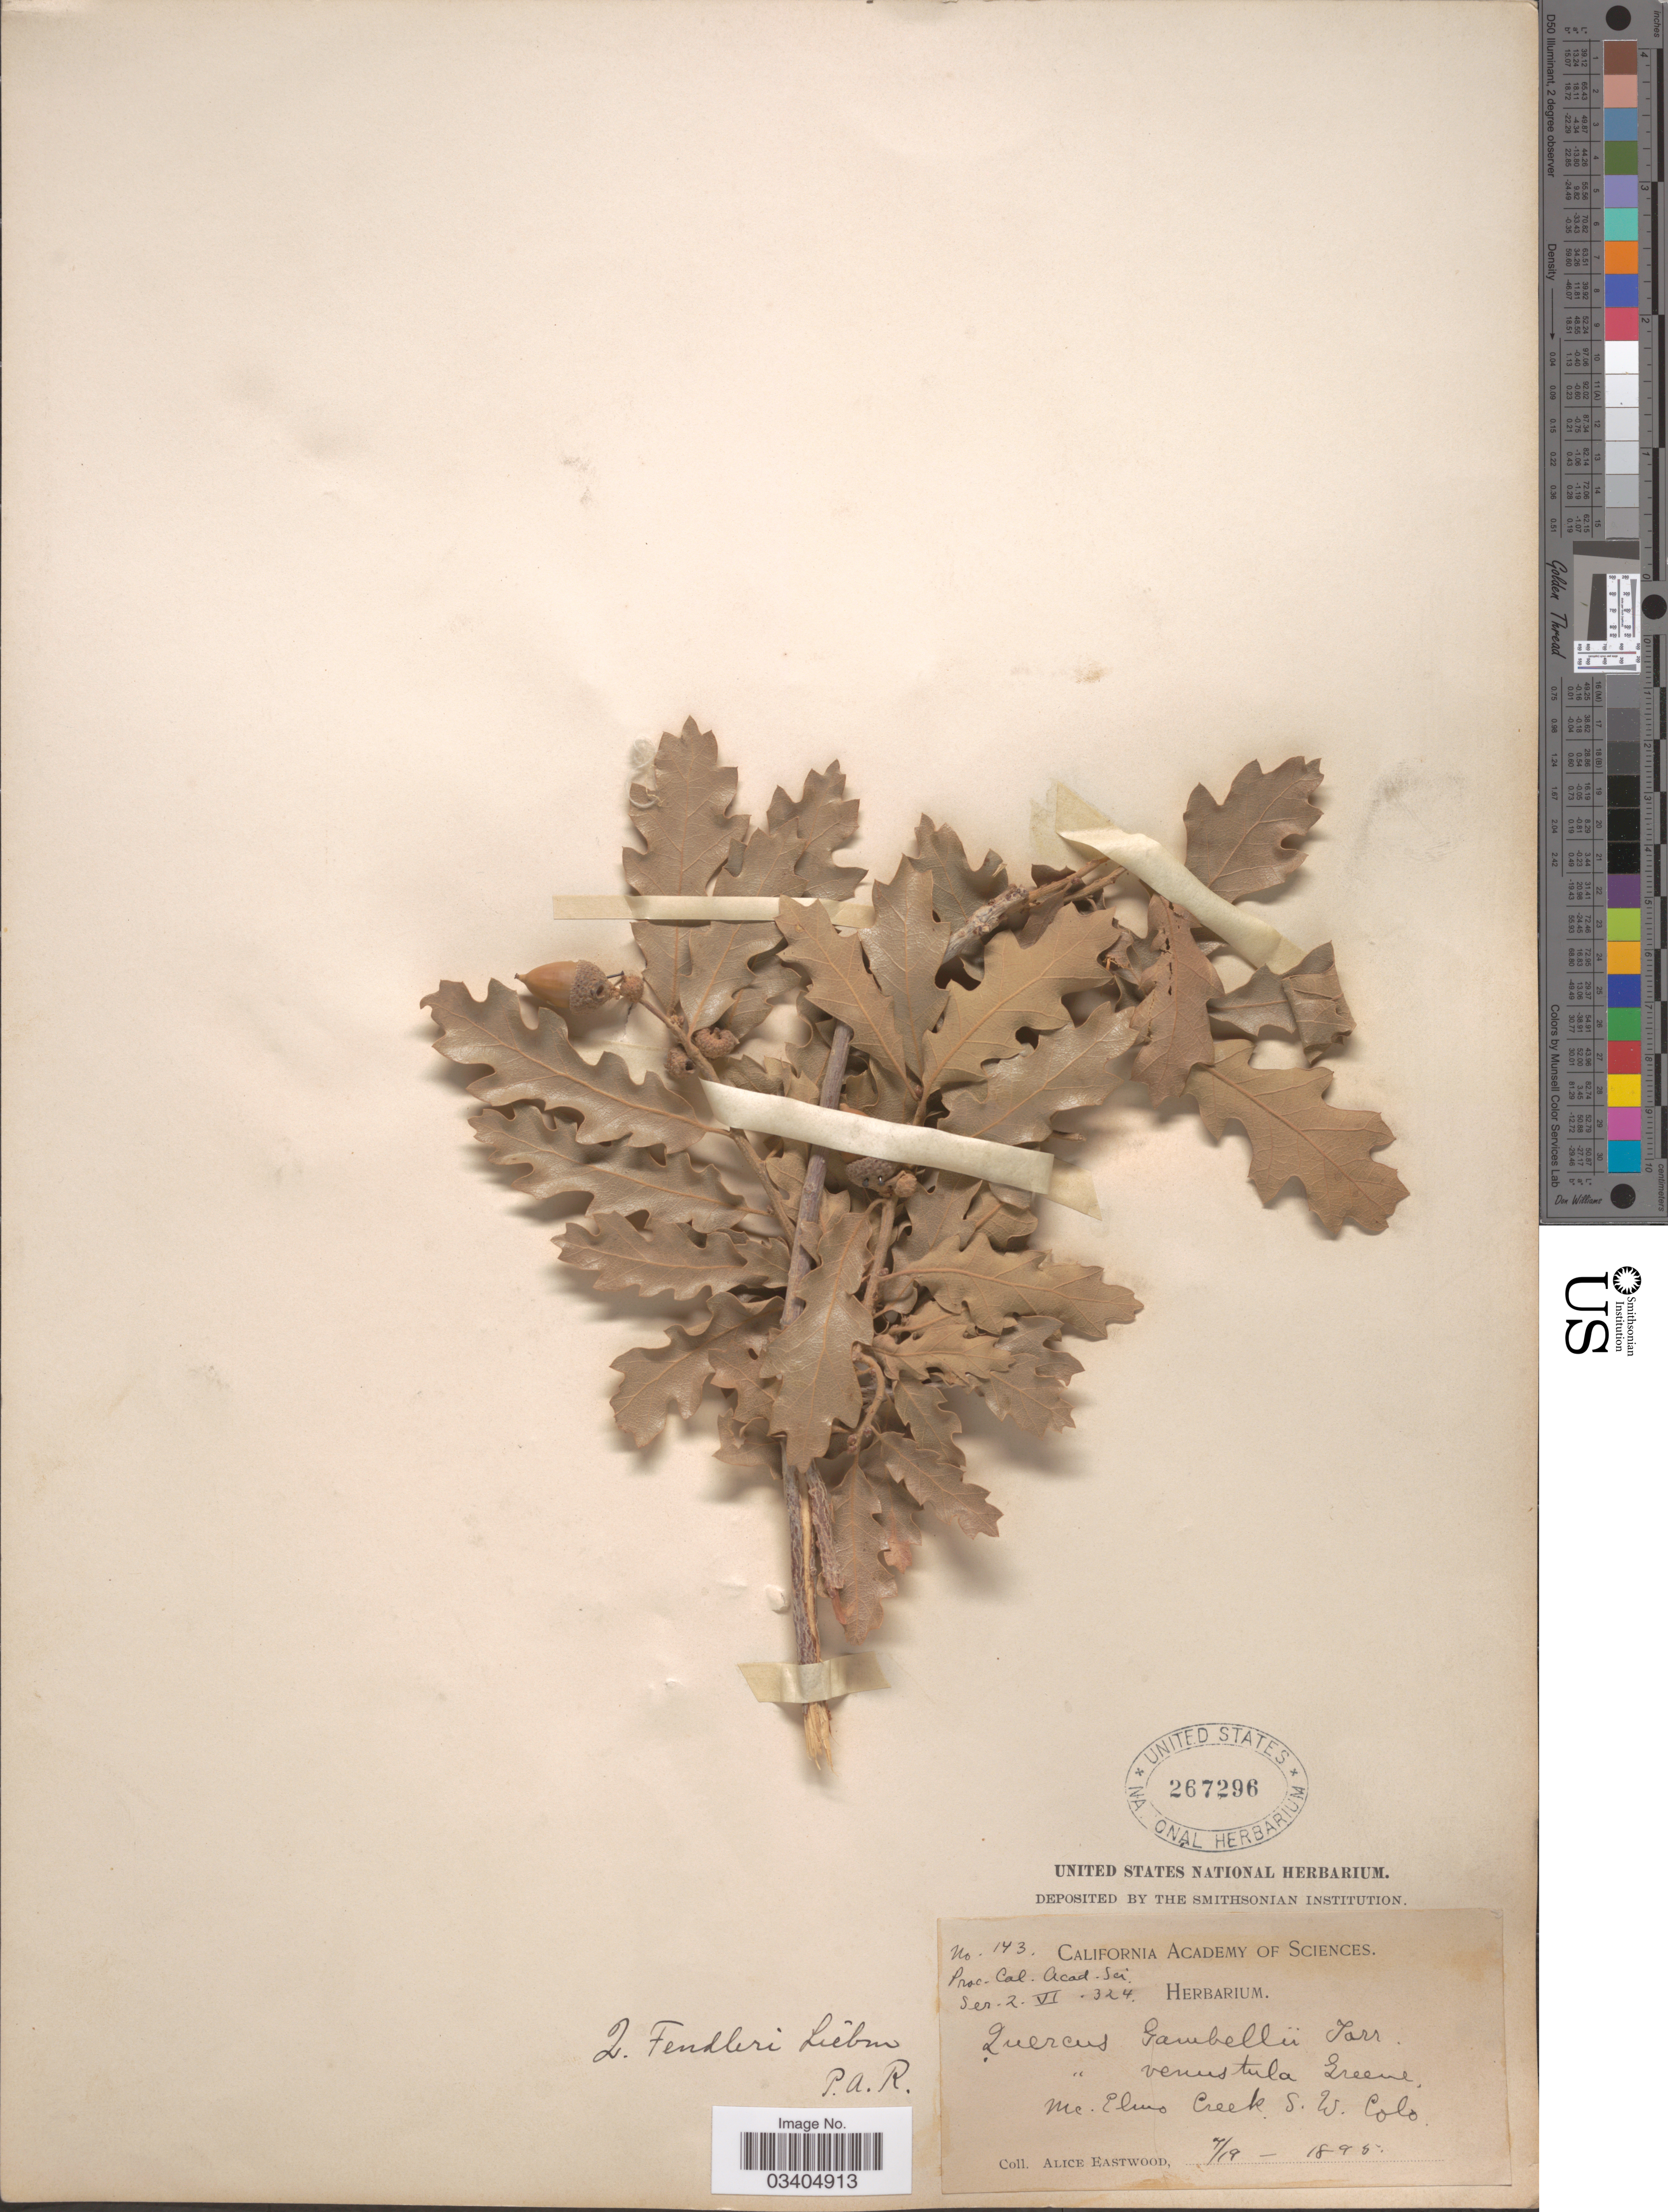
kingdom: Plantae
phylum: Tracheophyta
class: Magnoliopsida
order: Fagales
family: Fagaceae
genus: Quercus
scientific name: Quercus gambelii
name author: Nutt.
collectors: A. Eastwood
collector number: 143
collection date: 1895-07-19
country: United States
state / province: Colorado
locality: Mc. Elmo Creek S. W. Colo.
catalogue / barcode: US 267296